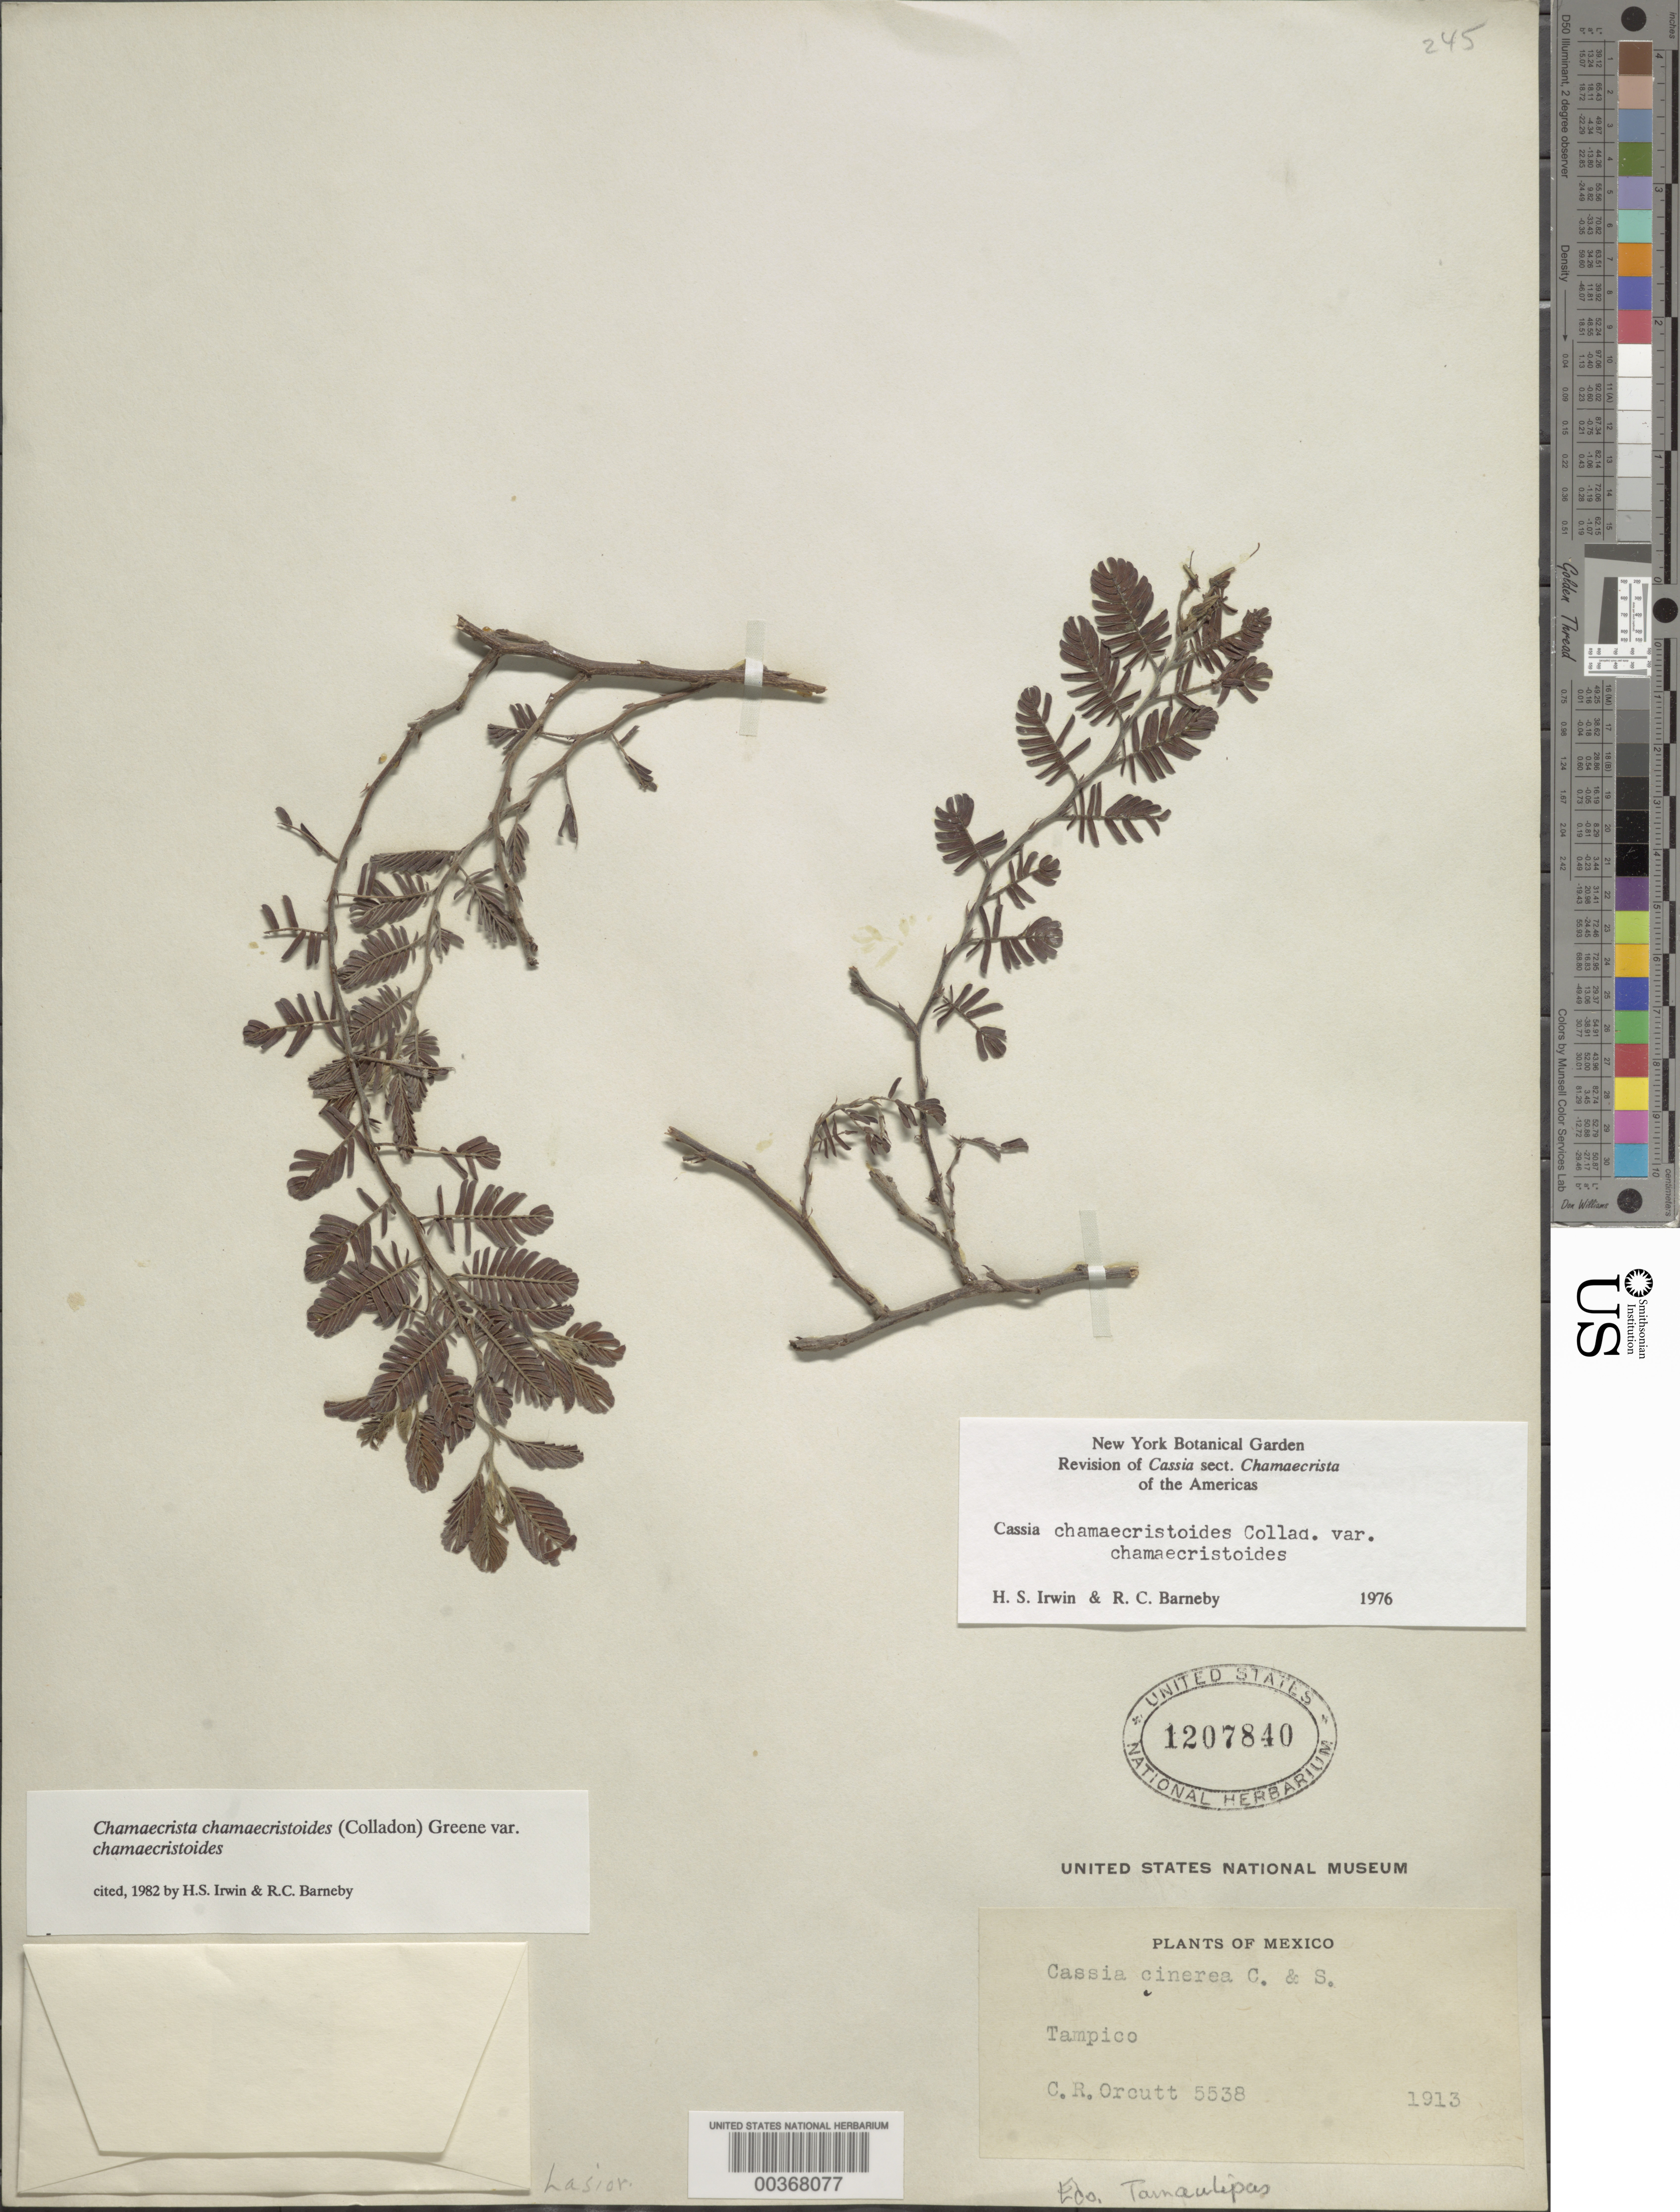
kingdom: Plantae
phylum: Tracheophyta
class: Magnoliopsida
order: Fabales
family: Fabaceae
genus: Chamaecrista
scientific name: Chamaecrista chamaecristoides var. chamaecristoides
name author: (Collad.) Greene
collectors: C. R. Orcutt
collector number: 5538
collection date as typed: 1913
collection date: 1913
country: Mexico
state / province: Tamaulipas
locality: Tampico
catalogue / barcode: US 1207840